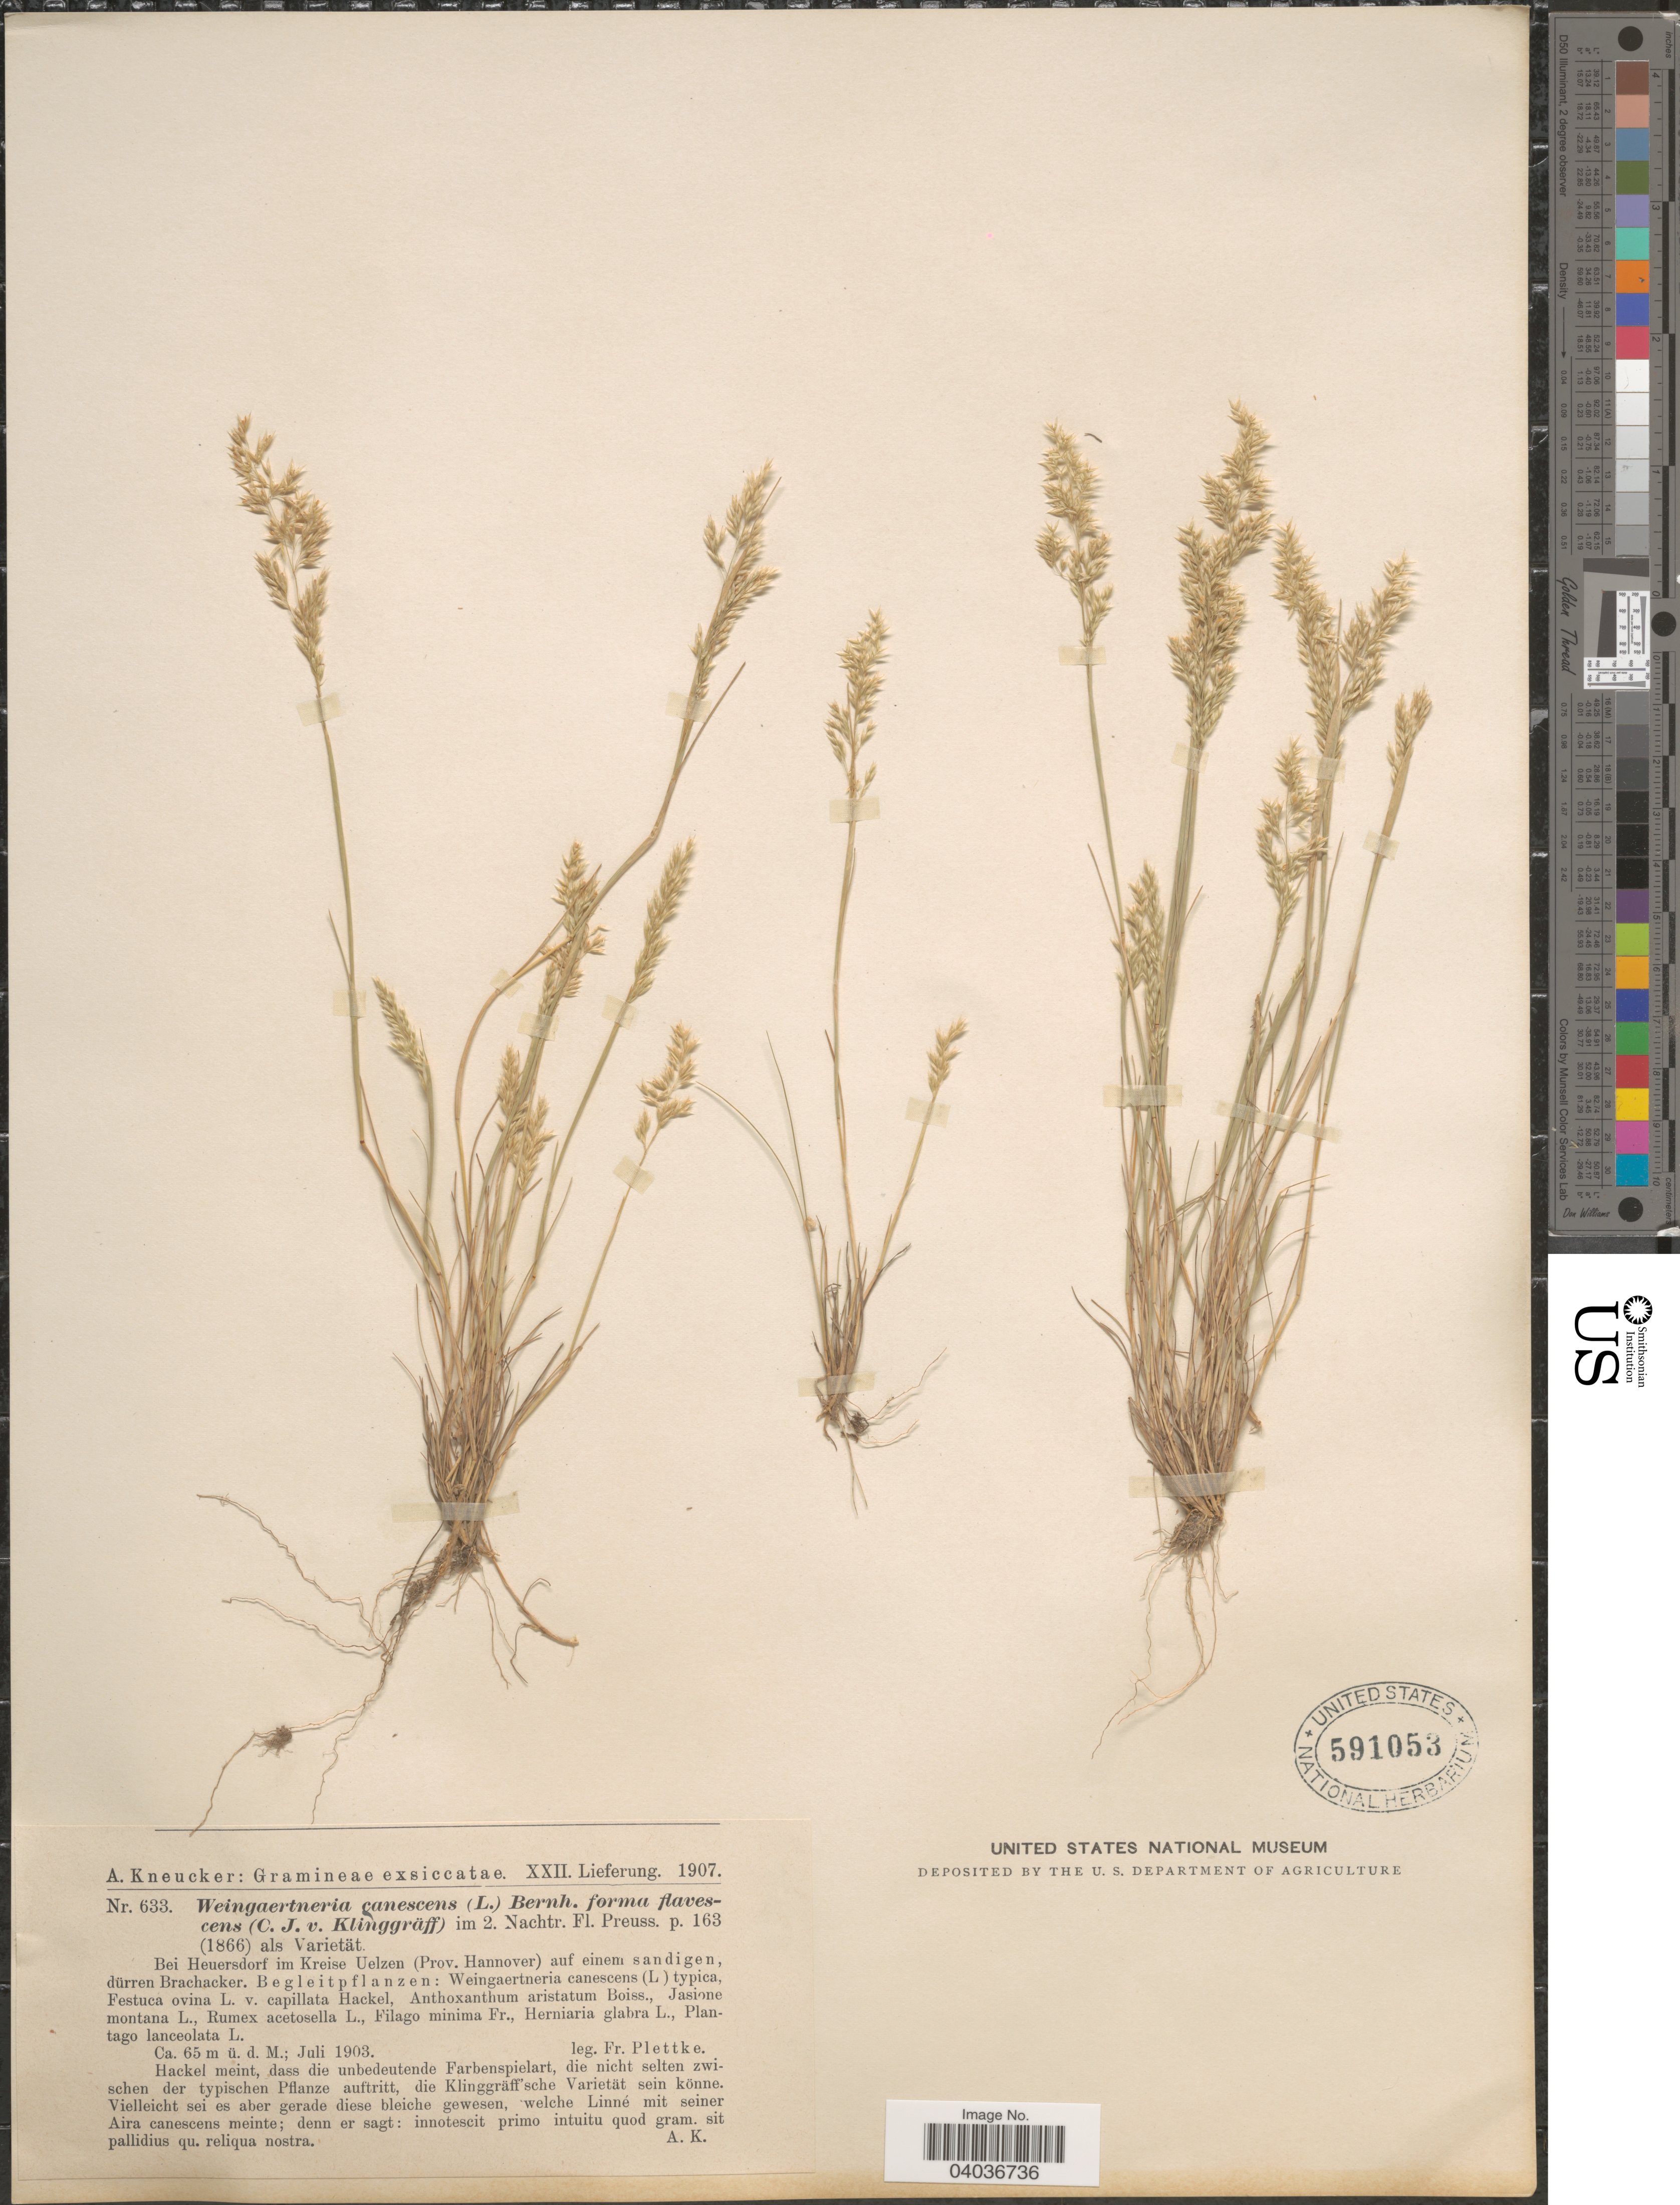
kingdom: Plantae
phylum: Tracheophyta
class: Liliopsida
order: Poales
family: Poaceae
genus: Corynephorus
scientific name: Corynephorus canescens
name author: (L, MEL) P. Beauv.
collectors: F. Plettke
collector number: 633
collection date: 1903-07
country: Germany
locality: Bei Heuersdorf im Kreise Uelzen (Prov. Hannover) auf einem sandigen, dürren Brachacker.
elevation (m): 65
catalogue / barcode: US 591053